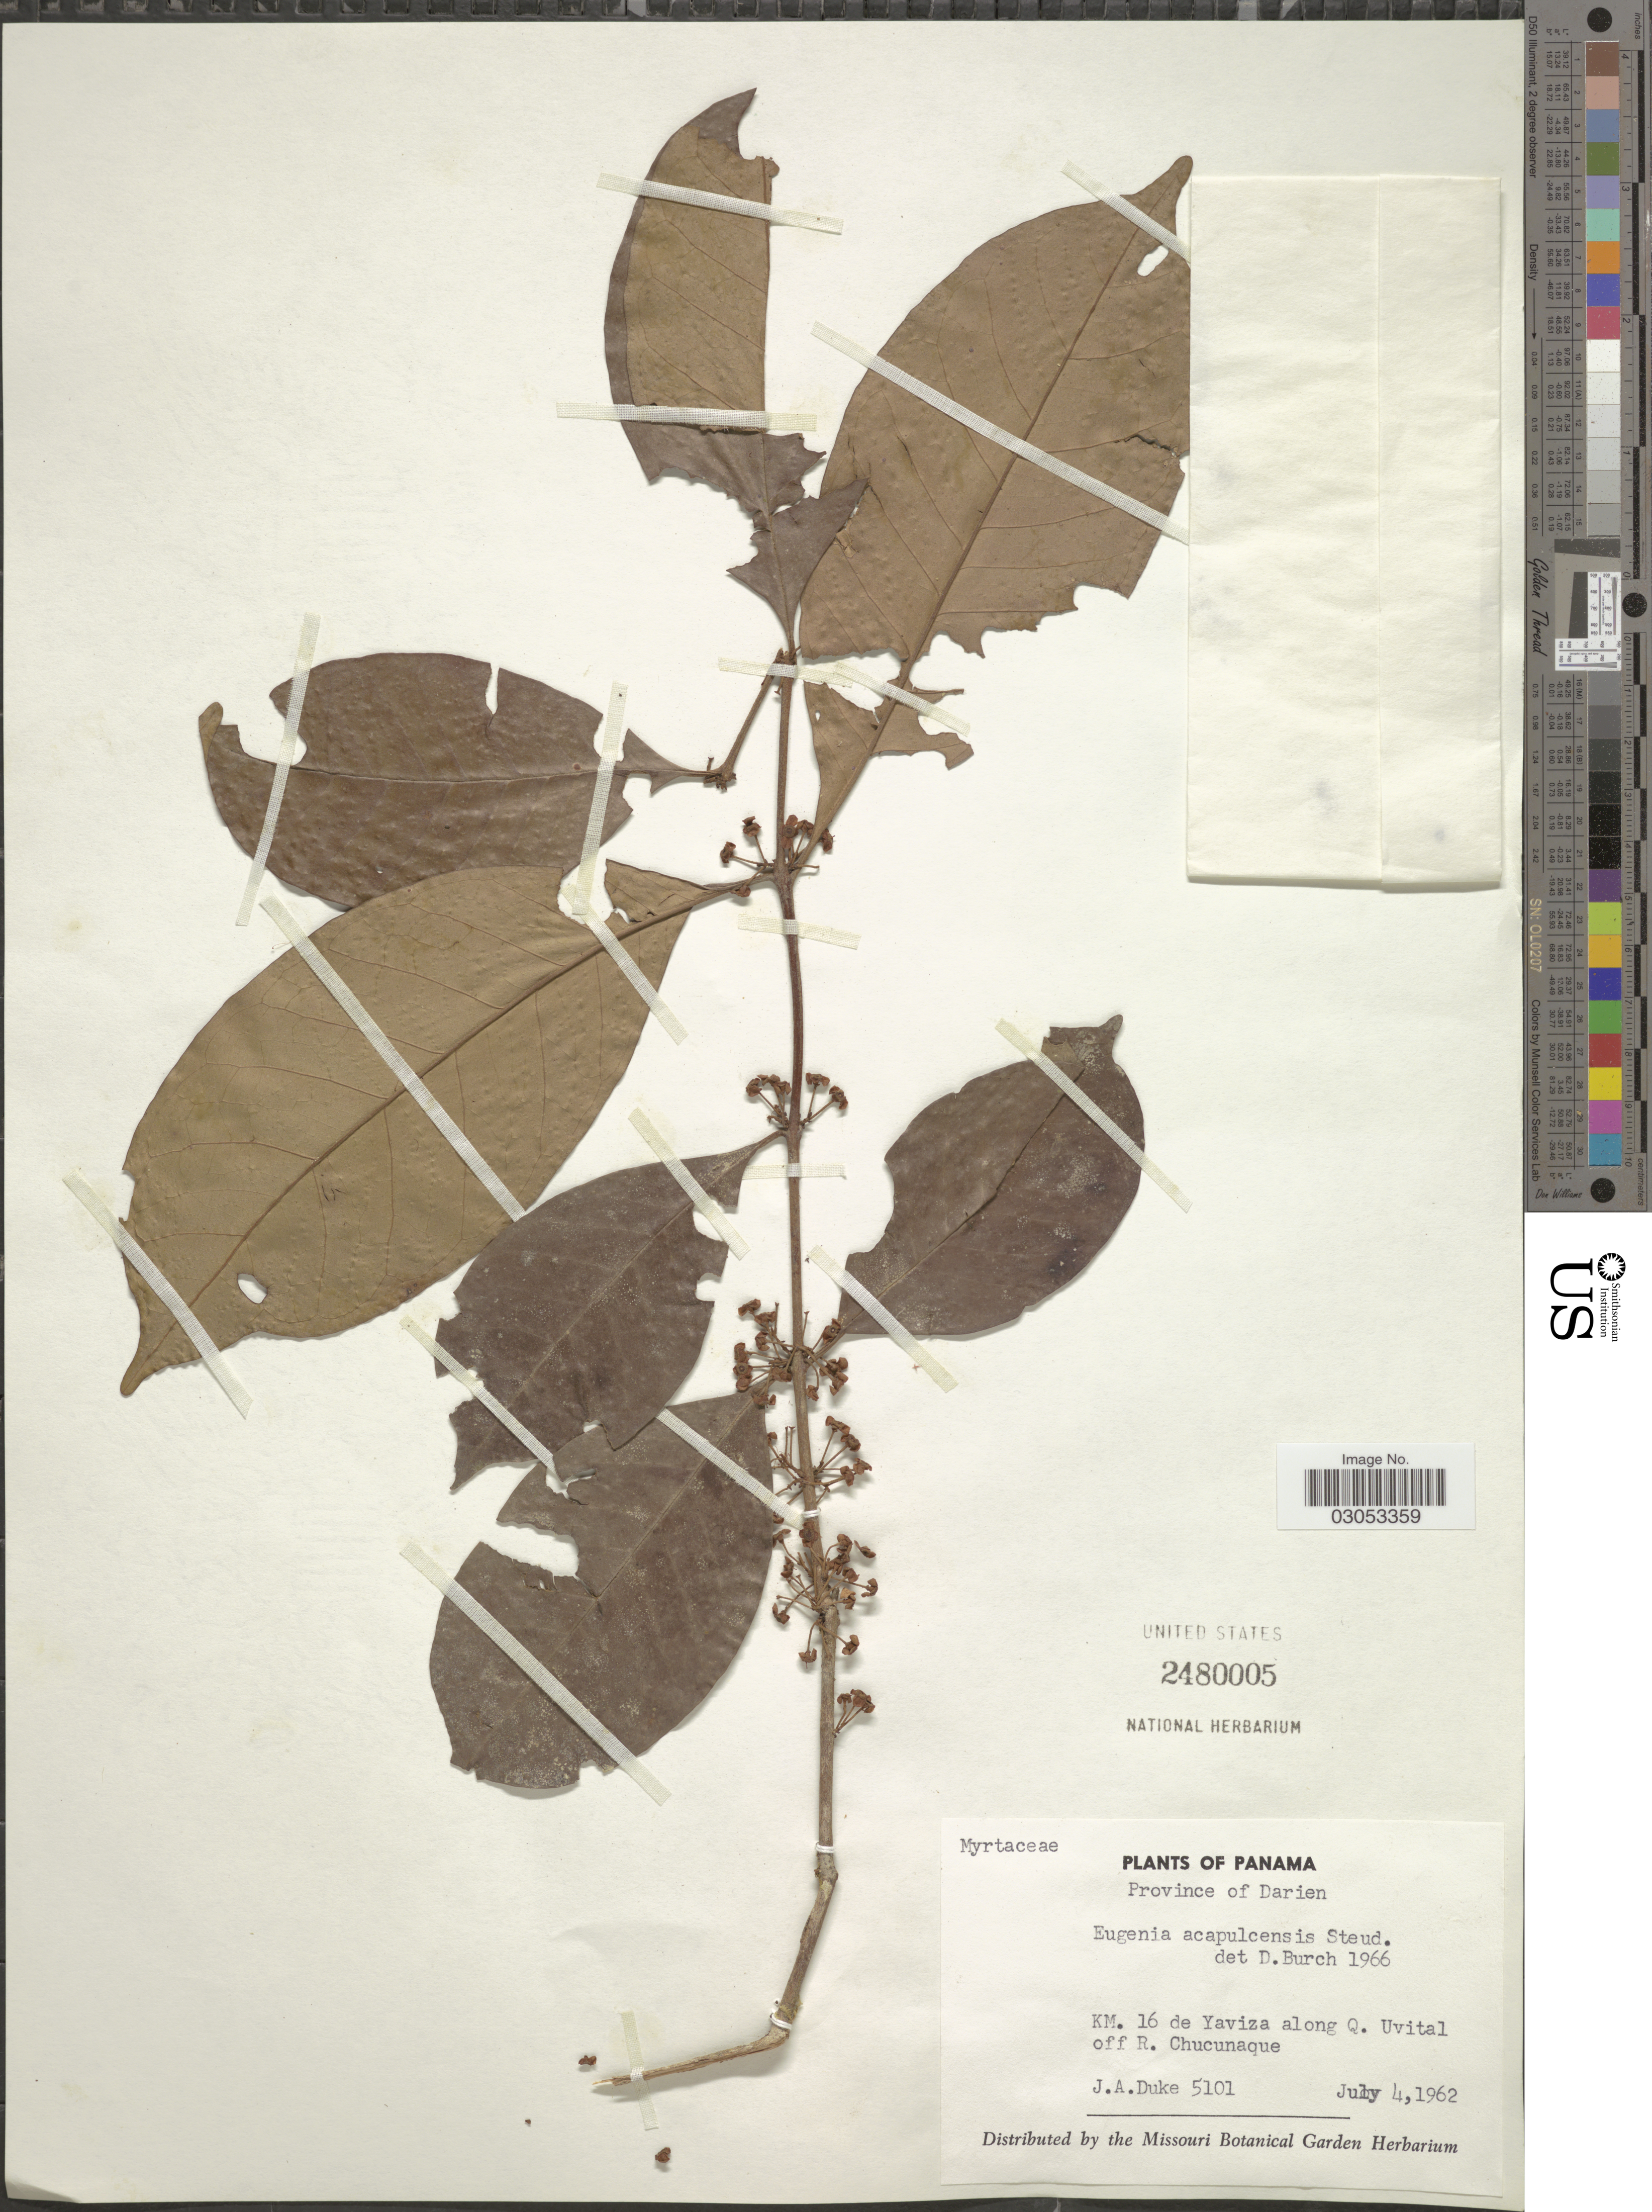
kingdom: Plantae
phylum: Tracheophyta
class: Magnoliopsida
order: Myrtales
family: Myrtaceae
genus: Eugenia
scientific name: Eugenia acapulcensis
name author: Steud.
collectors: J. A. Duke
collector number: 5101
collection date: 1962-07-04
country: Panama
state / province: Darién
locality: KM. 16 de Yaviza along Q. Uvital off R. Chucunaque.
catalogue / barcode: US 2480005